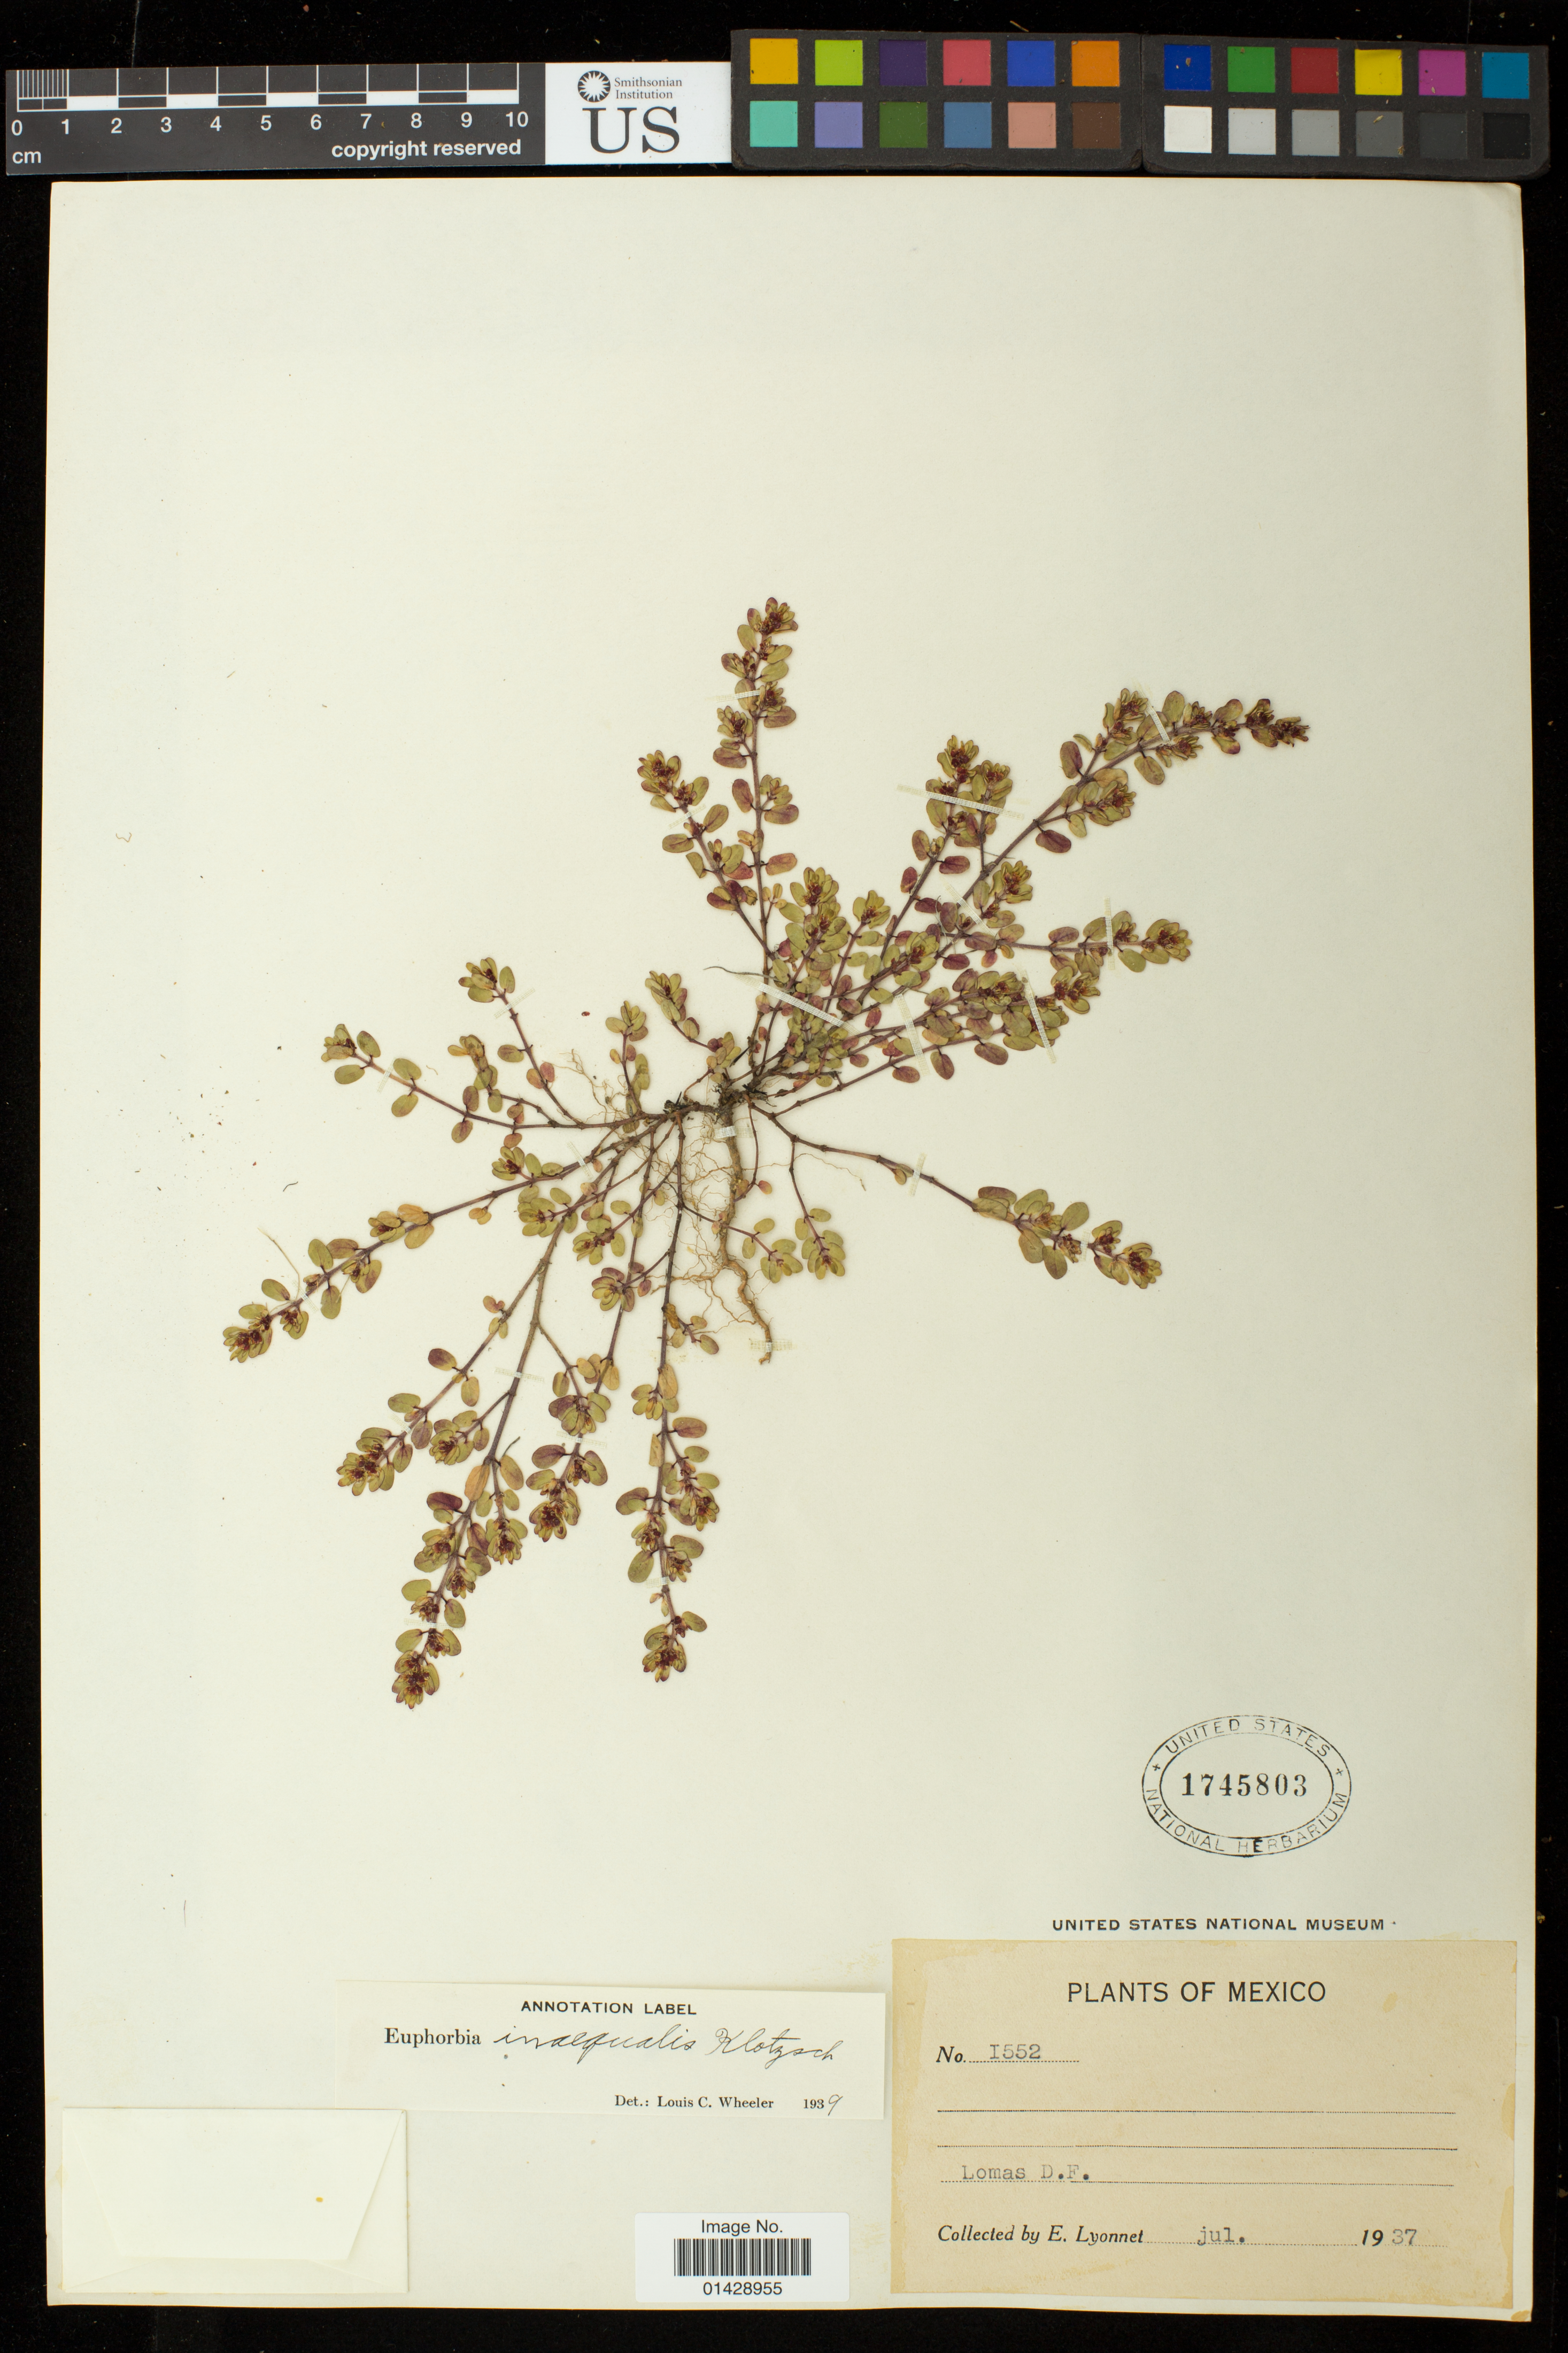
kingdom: Plantae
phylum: Tracheophyta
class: Magnoliopsida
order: Malpighiales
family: Euphorbiaceae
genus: Euphorbia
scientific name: Euphorbia adenoptera subsp. adenoptera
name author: Bertol.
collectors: E. Lyonnet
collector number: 1552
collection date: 1937-07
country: Mexico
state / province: México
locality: Lomas D.F.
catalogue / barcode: US 1745803